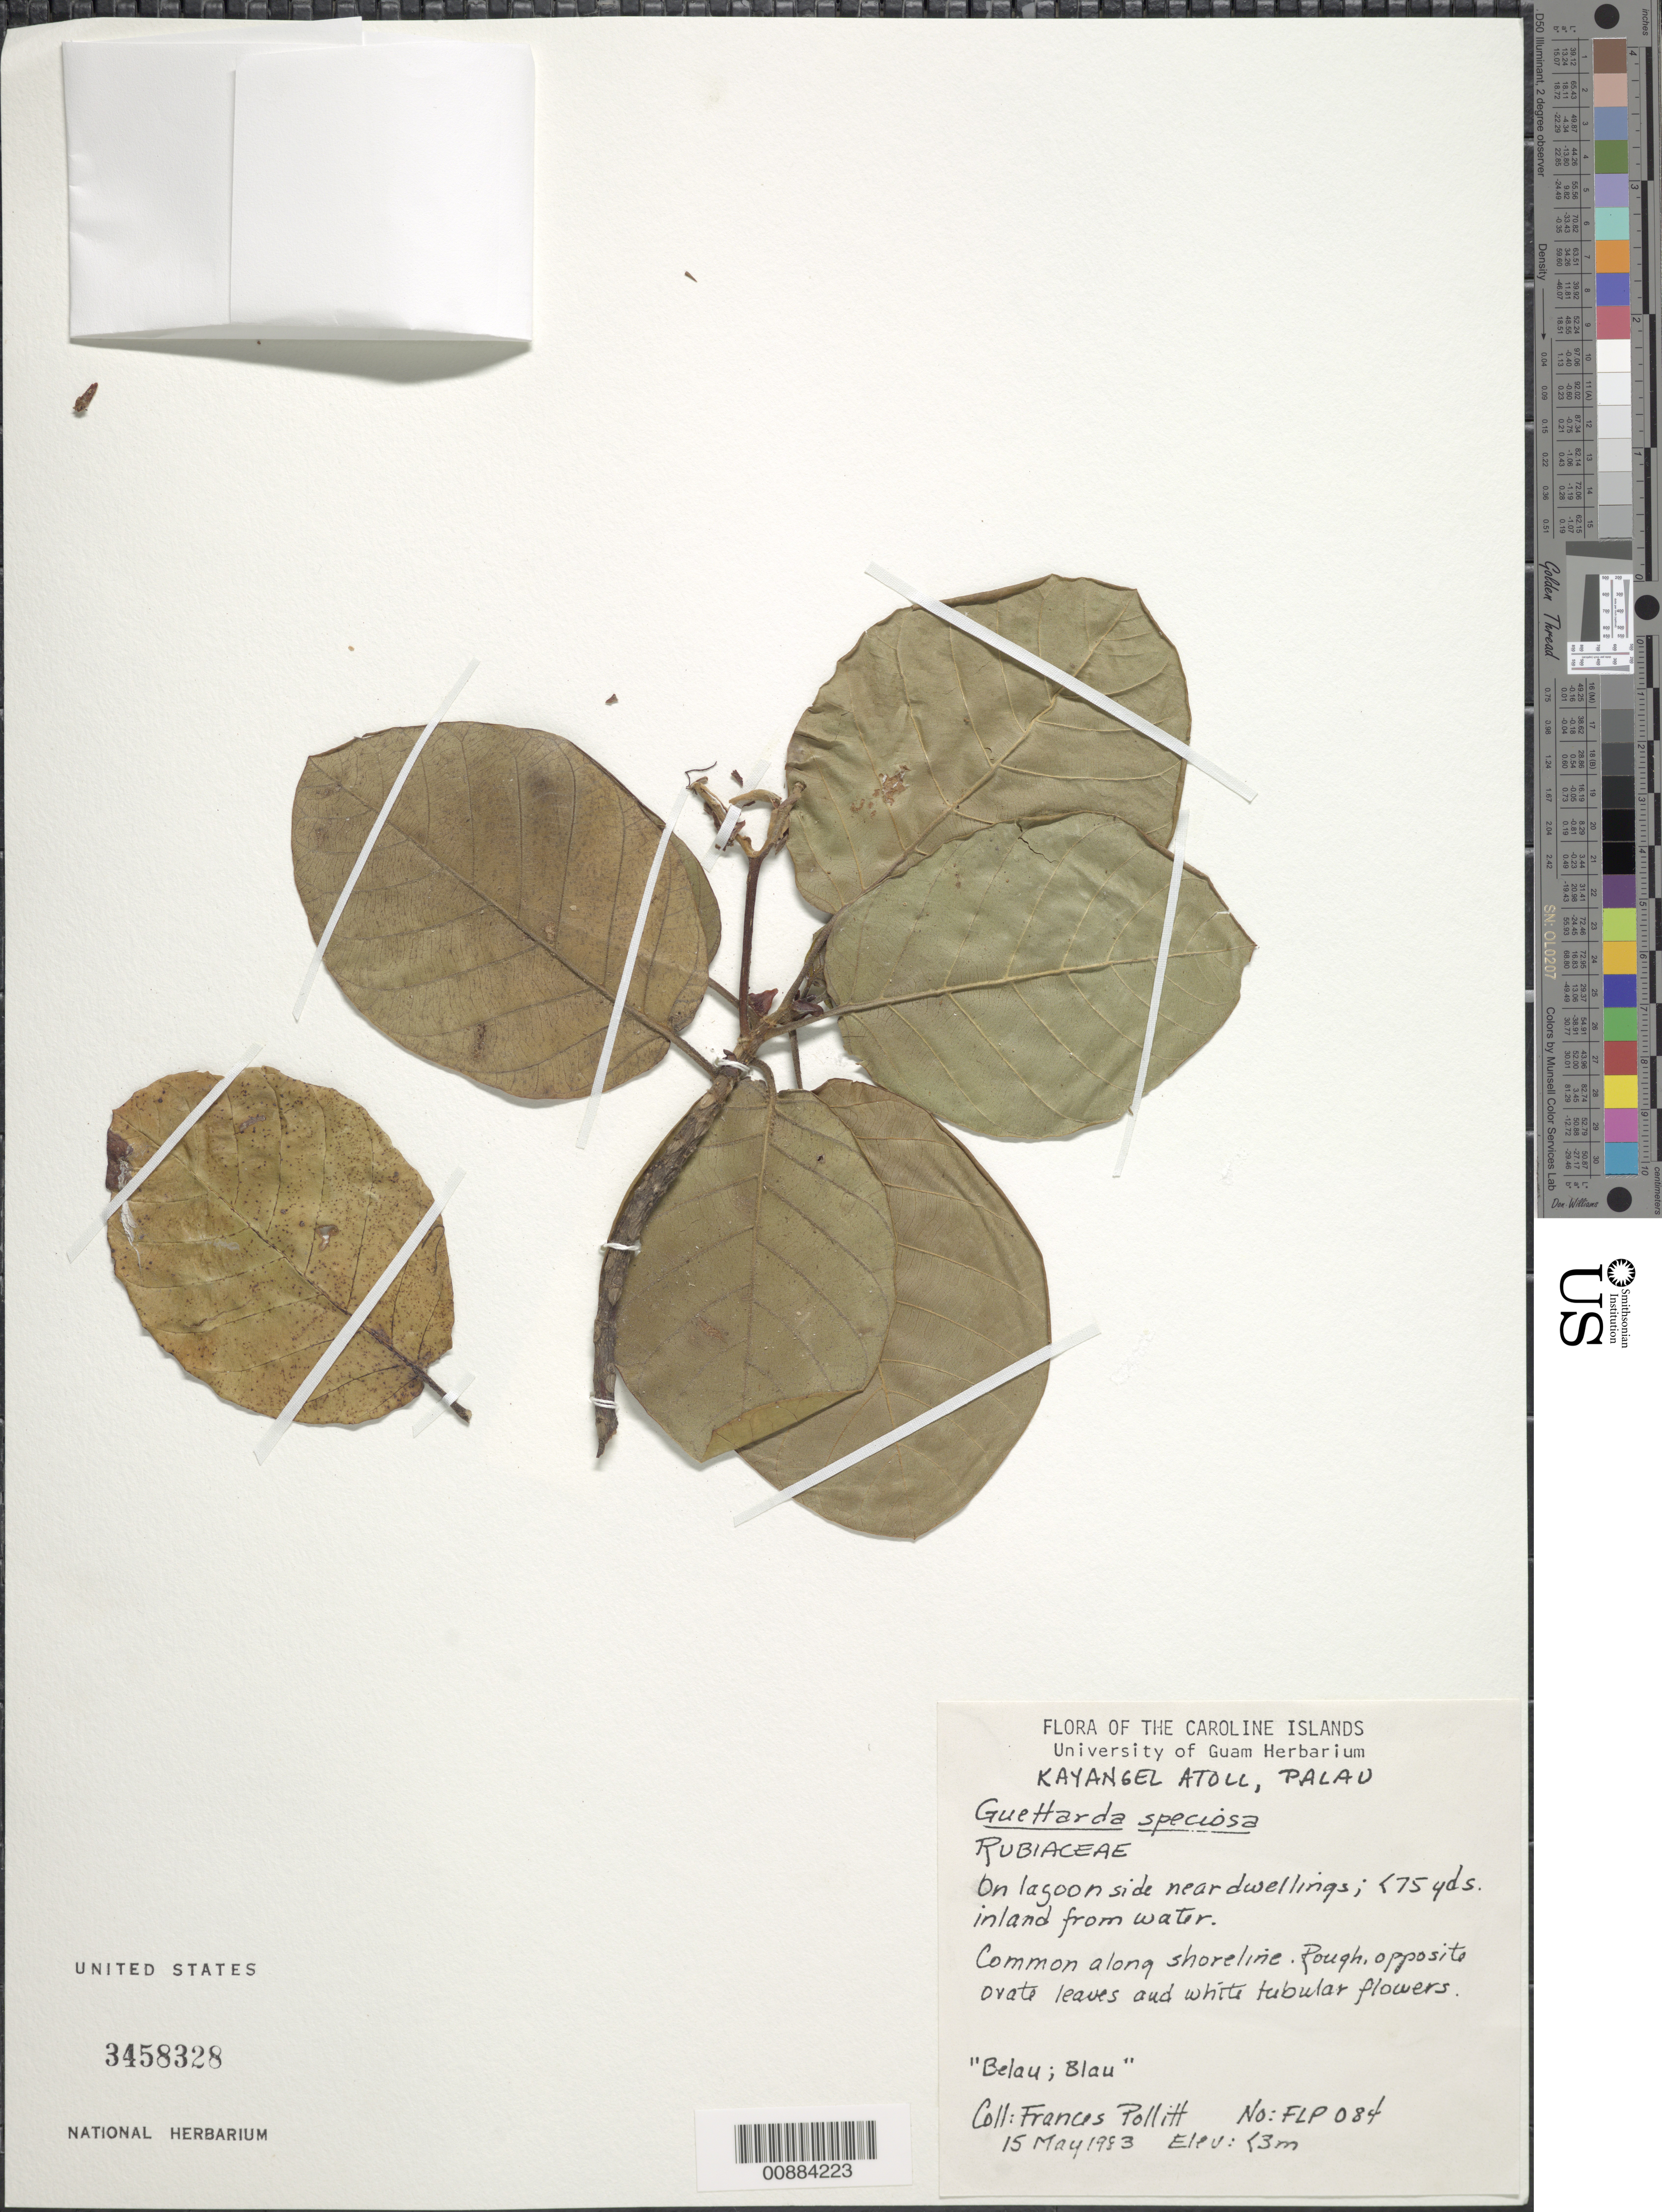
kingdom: Plantae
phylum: Tracheophyta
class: Magnoliopsida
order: Gentianales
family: Rubiaceae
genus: Guettarda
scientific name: Guettarda speciosa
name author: L.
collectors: F. Pollitt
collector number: FLP 084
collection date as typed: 15 May 1983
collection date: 1983-05-15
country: Palau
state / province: Kayangel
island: Ngcheangel [Kayangel] Atoll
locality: Palau, Kayangel Atoll, on lagoon side near dwellings, 75 yds inland from water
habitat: common along shoreline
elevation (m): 3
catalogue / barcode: US 3458328